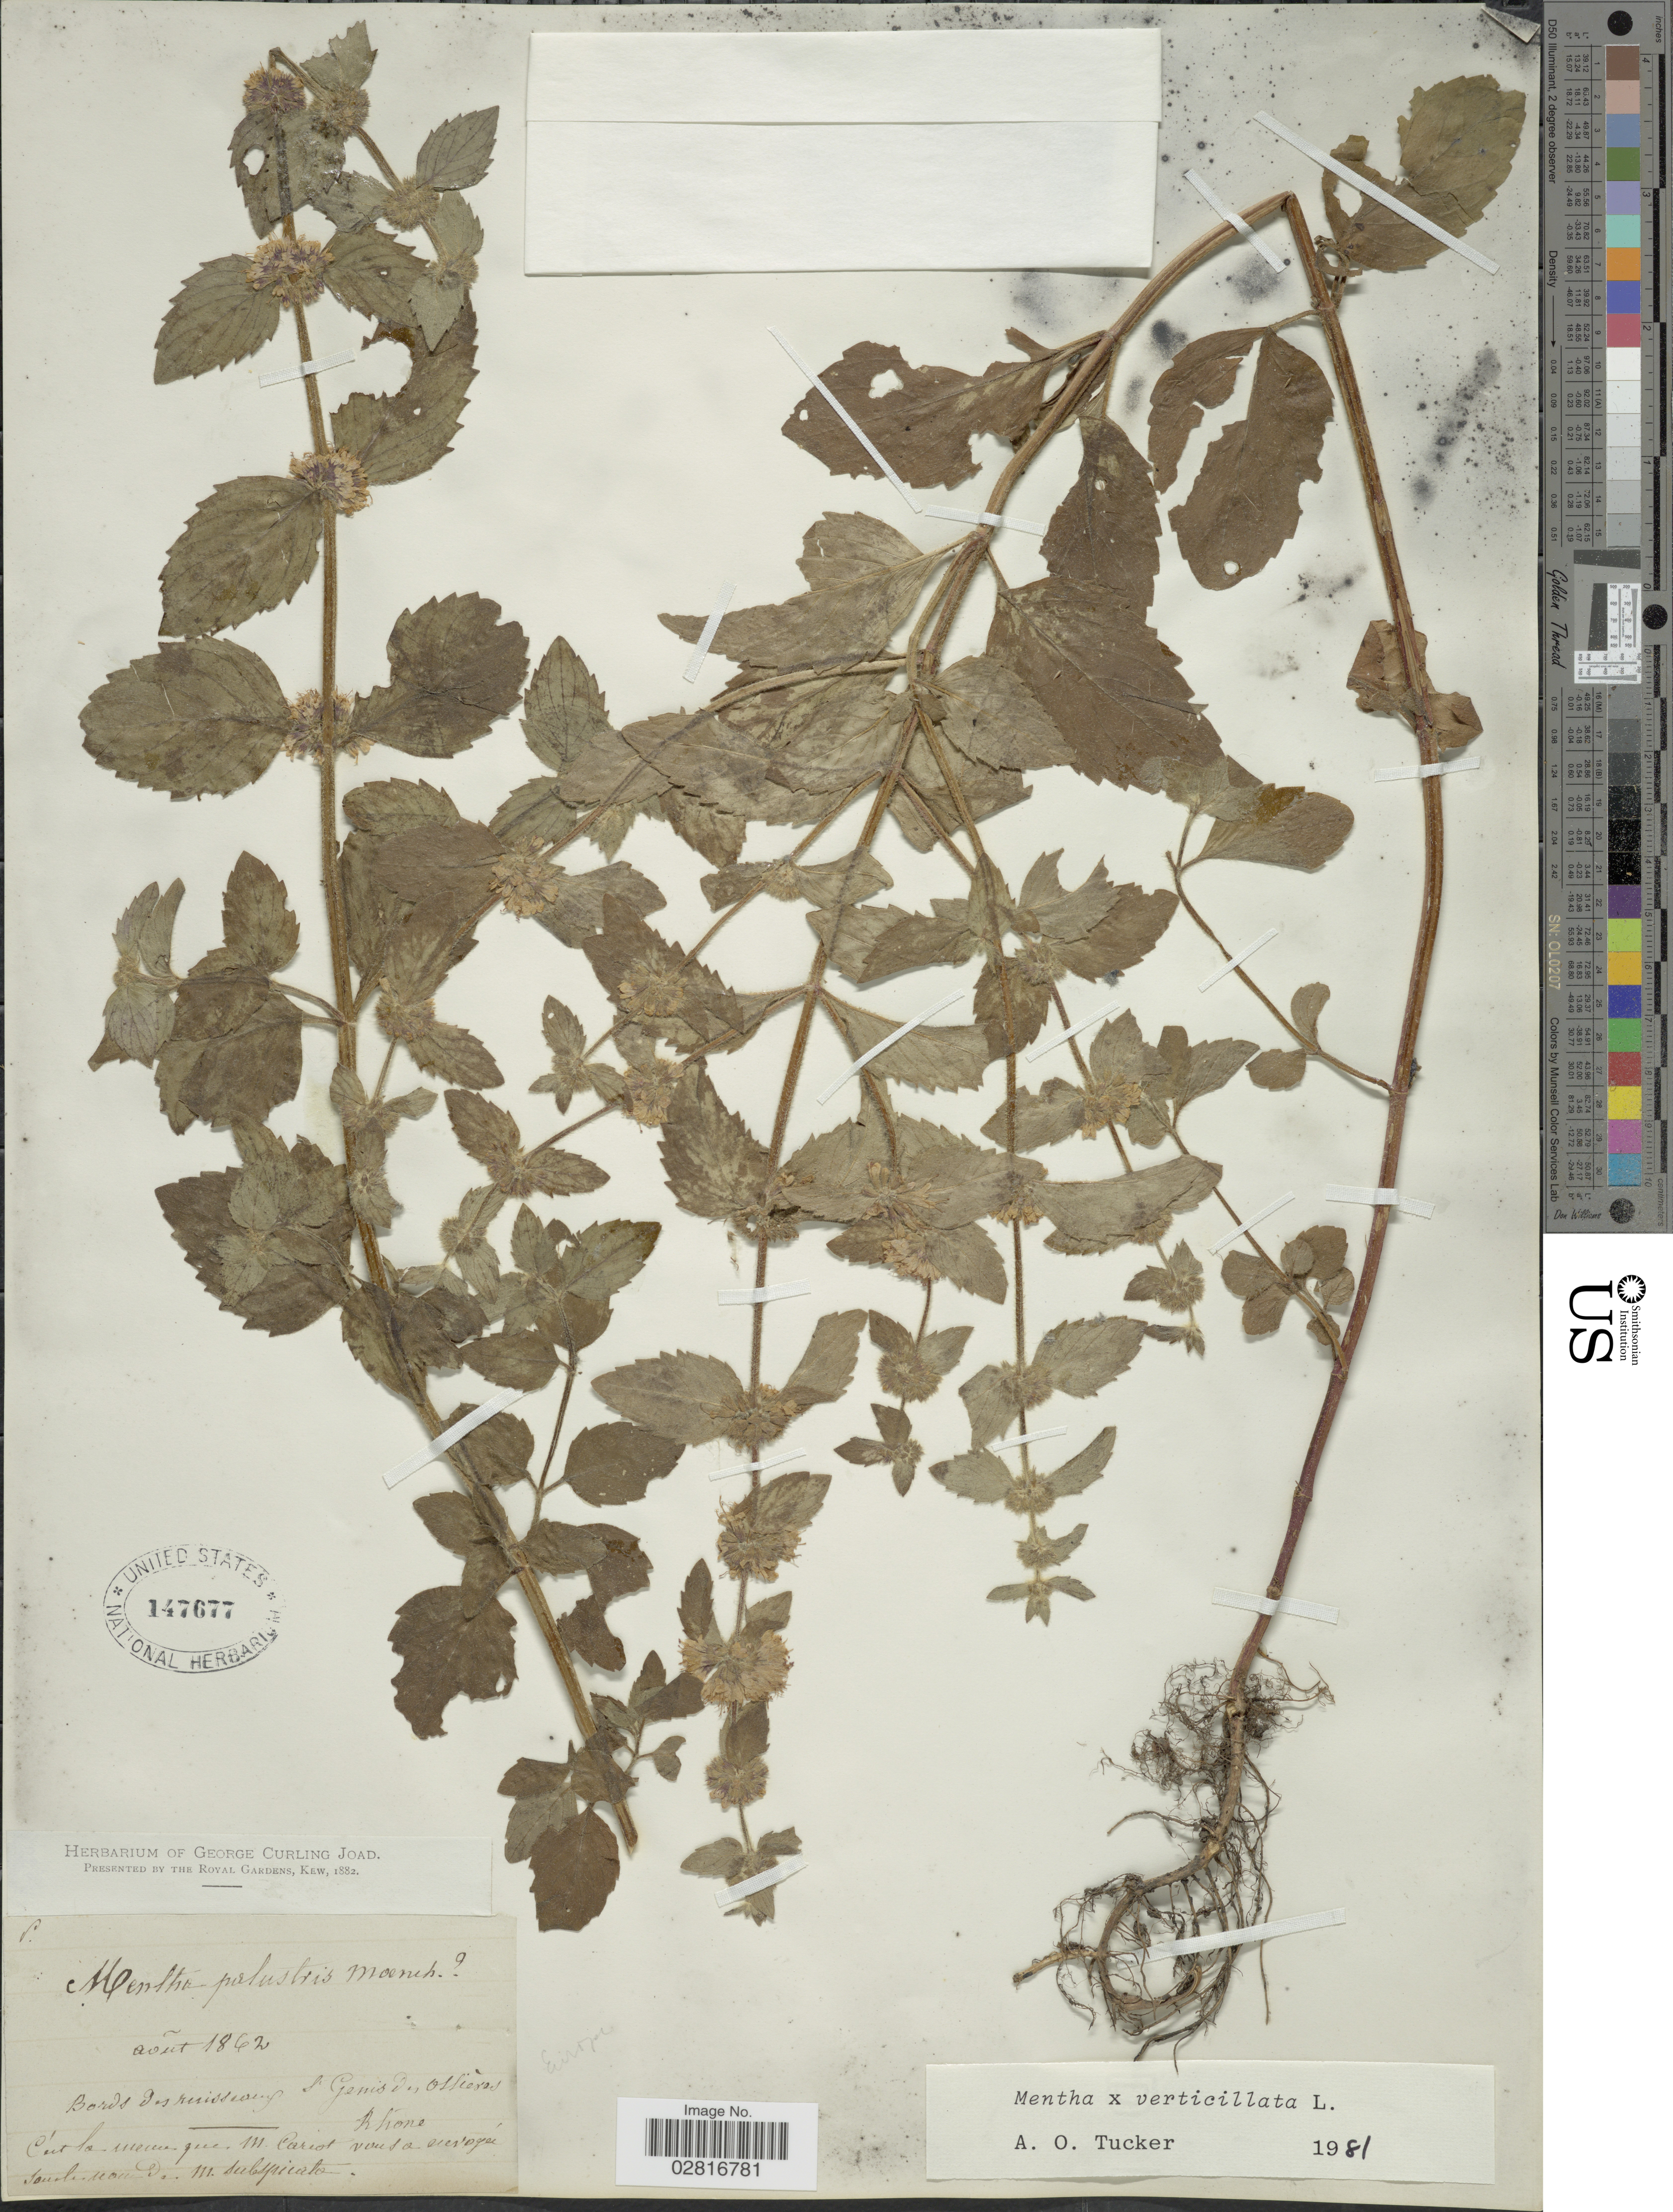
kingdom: Plantae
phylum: Tracheophyta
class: Magnoliopsida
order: Lamiales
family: Lamiaceae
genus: Mentha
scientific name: Mentha x verticillata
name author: L.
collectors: ex herb. George Curling Joad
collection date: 1862-08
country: France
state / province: Auvergne-Rhône-Alpes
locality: Bords des ruisseau St. Genisd ossieras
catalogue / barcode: US 147677